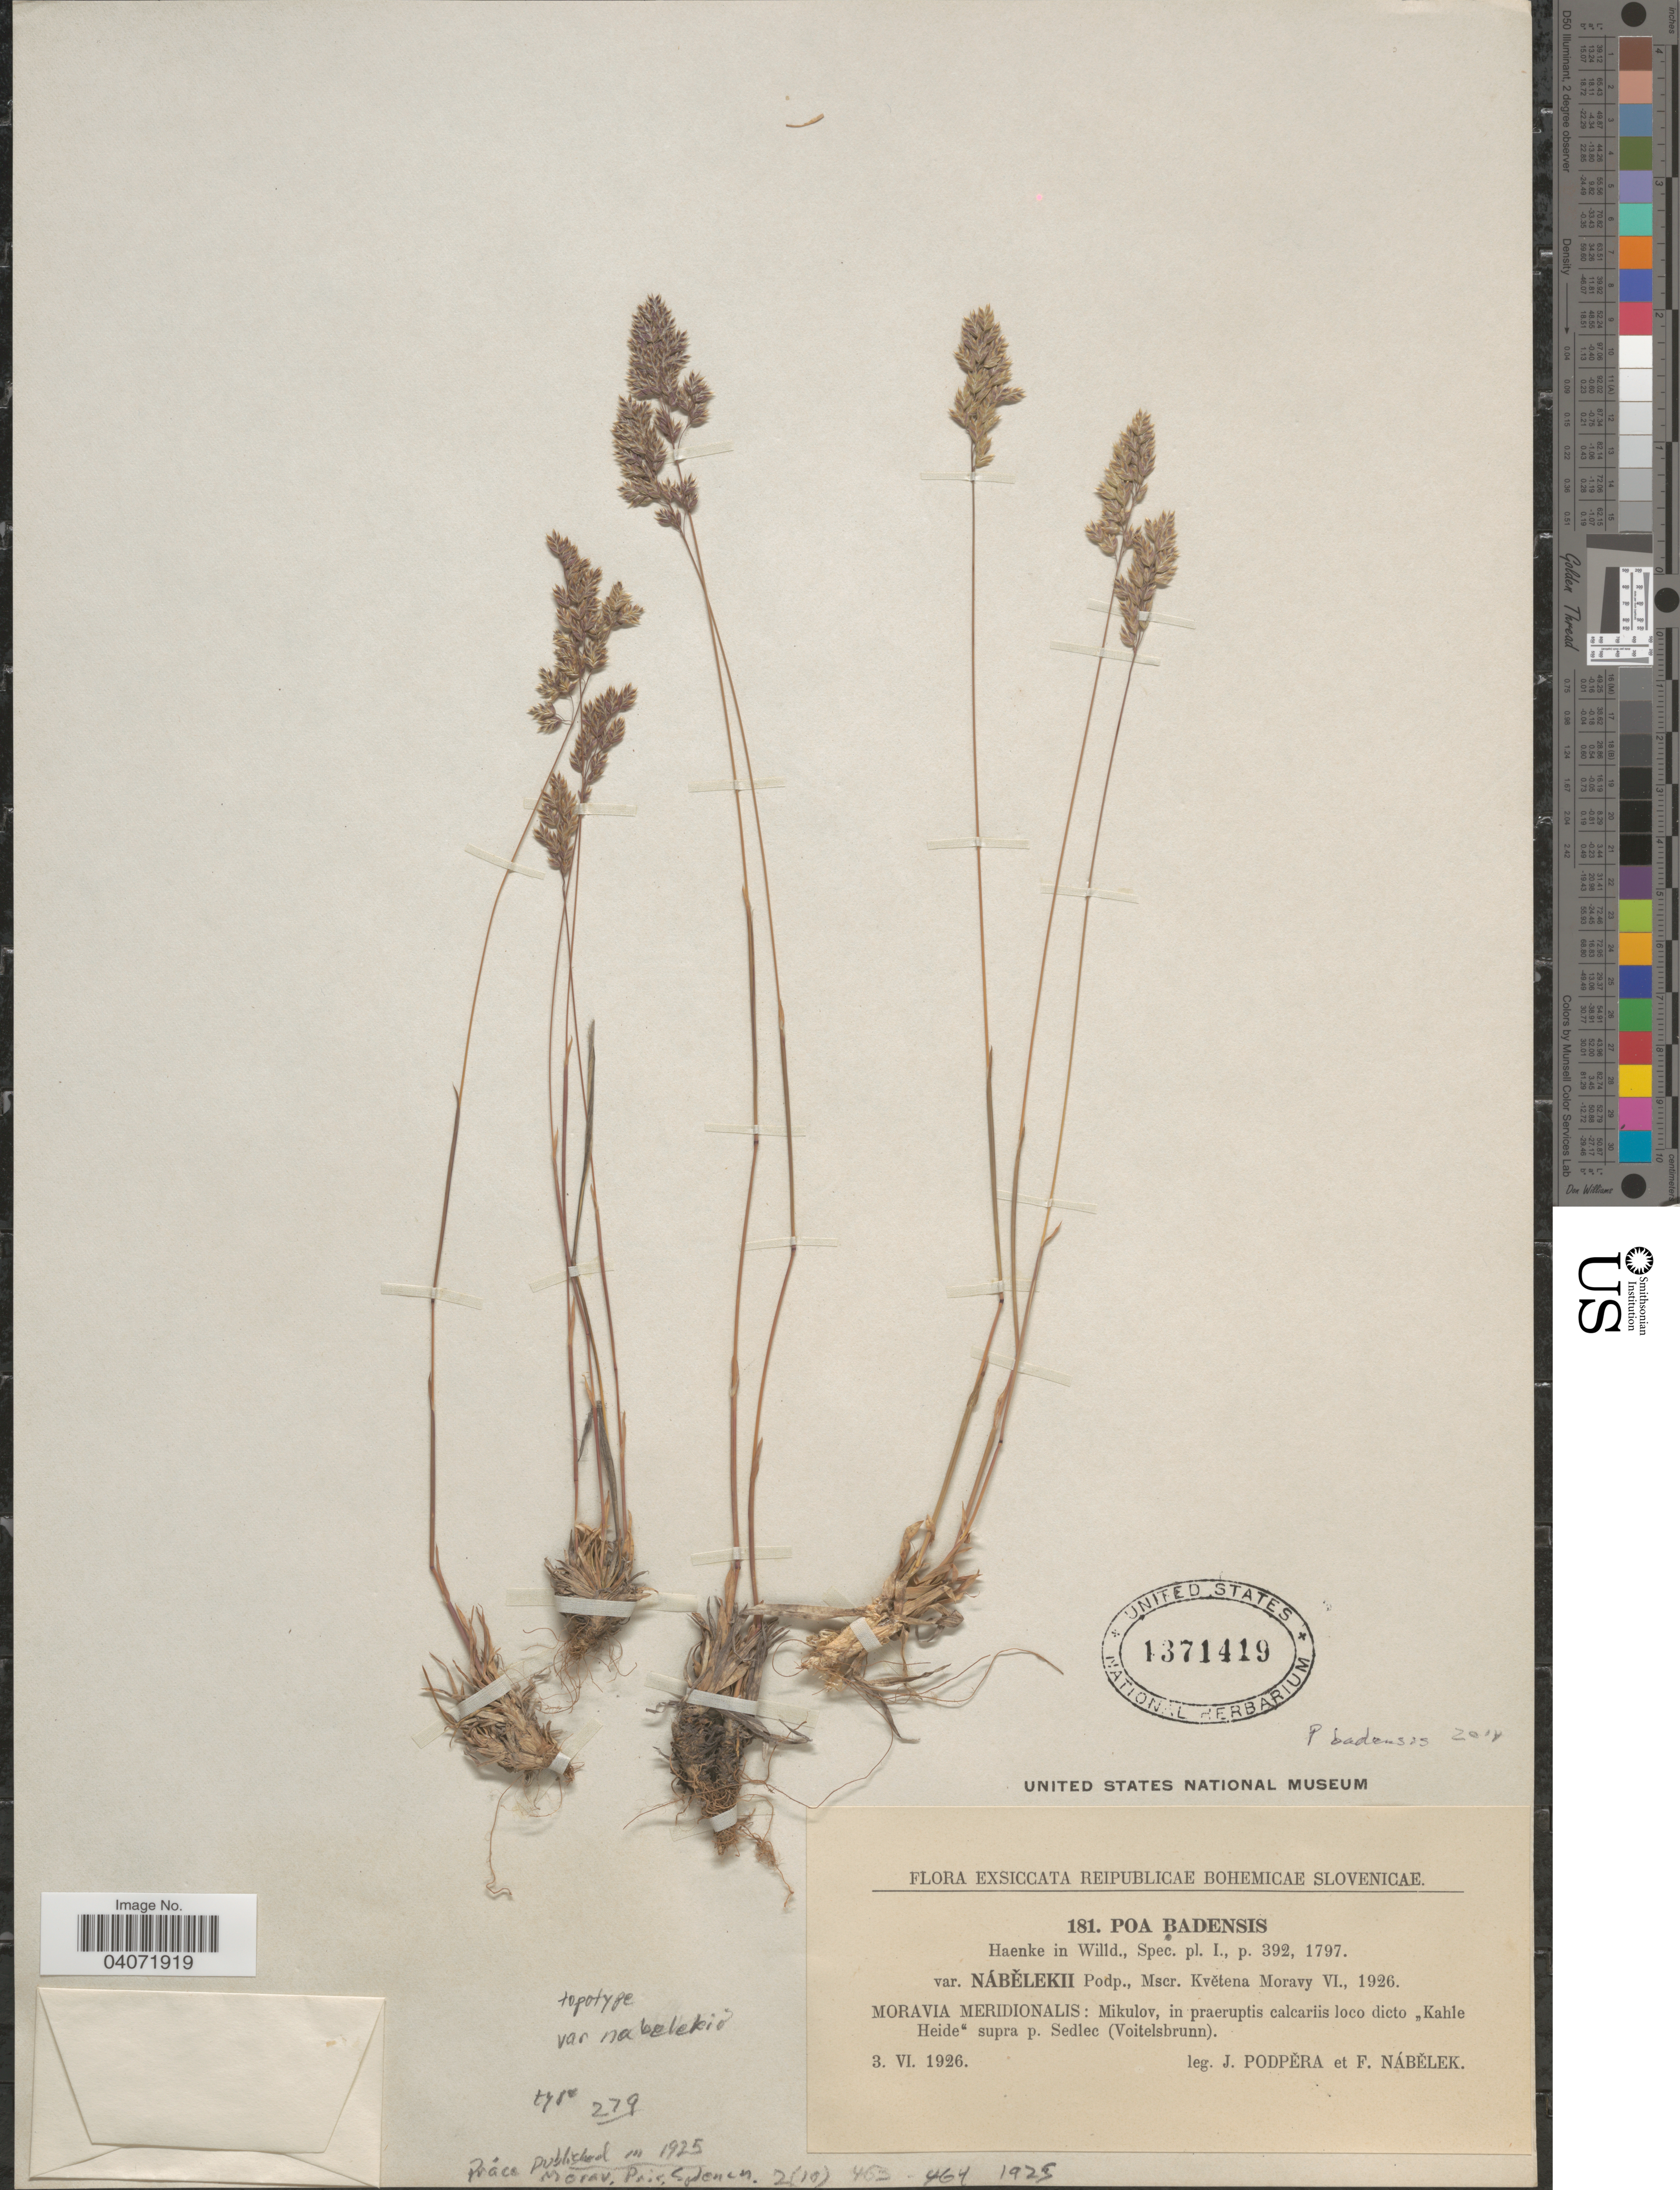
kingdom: Plantae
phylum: Tracheophyta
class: Liliopsida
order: Poales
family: Poaceae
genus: Poa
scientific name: Poa badensis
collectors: J. Podpera & F. Nabĕlek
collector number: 181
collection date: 1926-06-03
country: Czechia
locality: Moravia Meridionalis: Mikulov, in praeruptis calcariis loco dicto "Kahle Heide" supra p. Sedlec (Voitelsbrunn).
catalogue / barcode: US 1371419